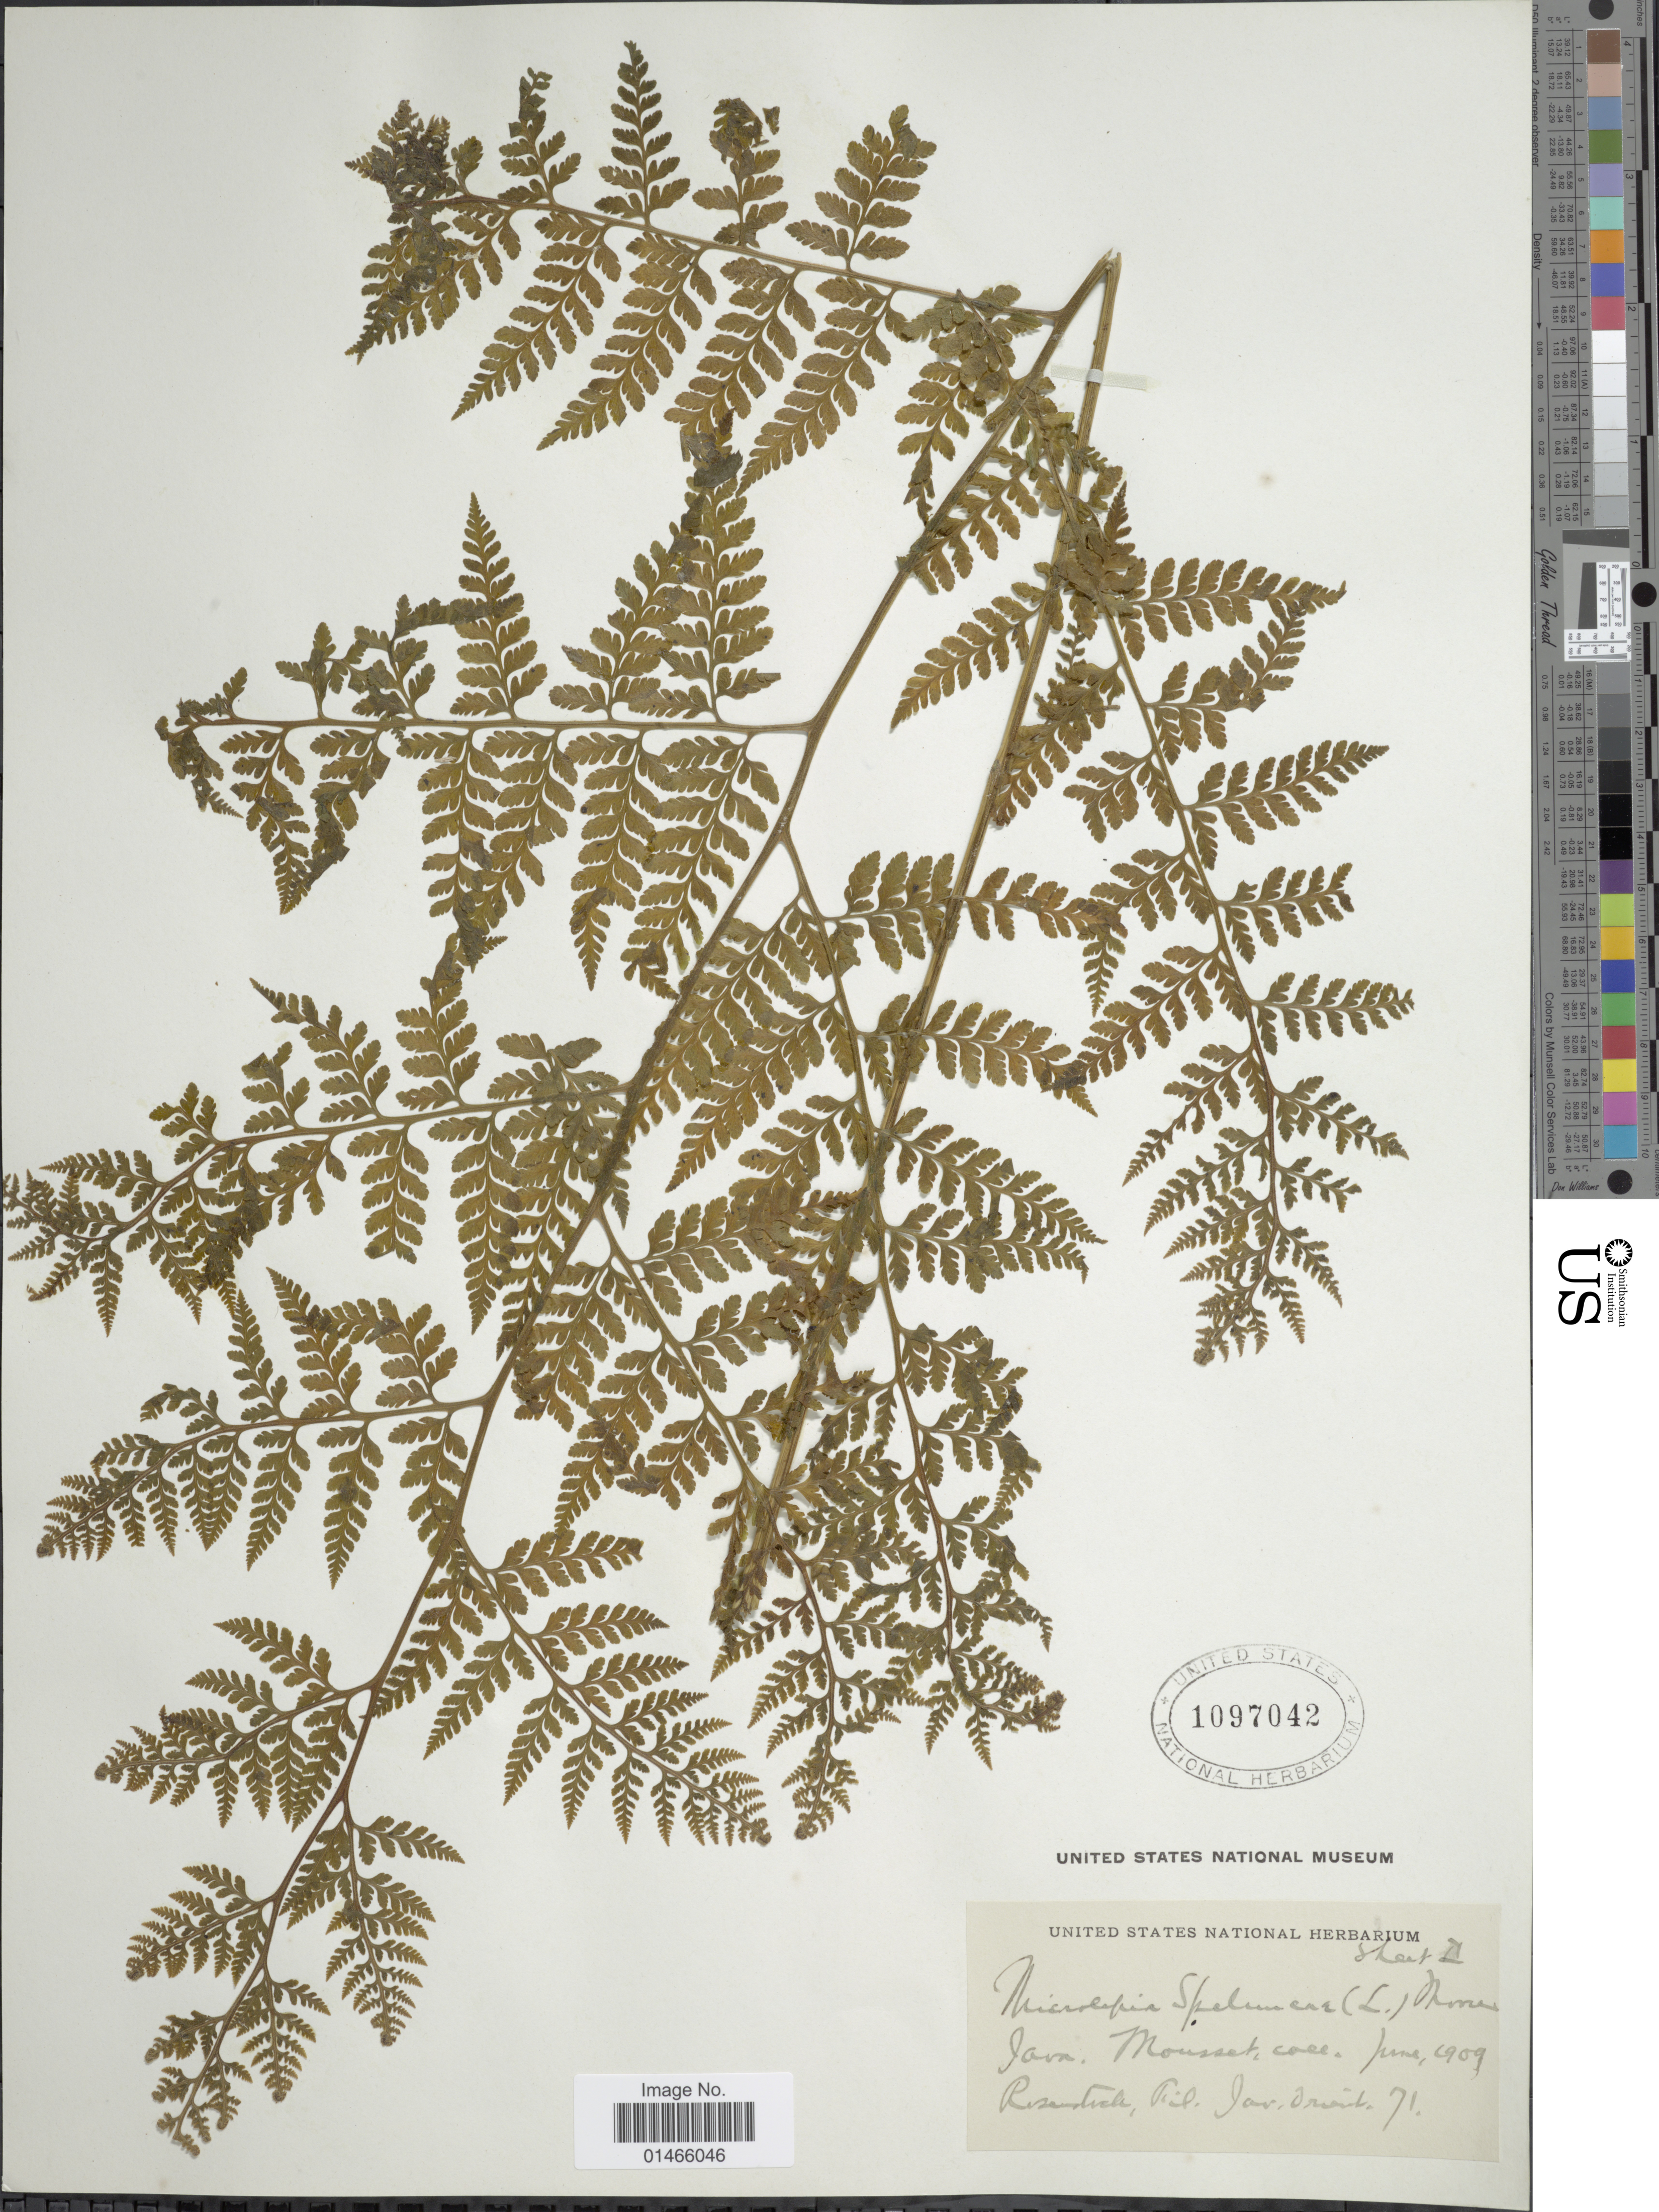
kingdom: Plantae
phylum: Tracheophyta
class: Polypodiopsida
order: Polypodiales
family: Dennstaedtiaceae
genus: Microlepia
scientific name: Microlepia pilosiuscula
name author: (Sm.) C.V. Morton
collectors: Mousset, --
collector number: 71?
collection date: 1909-06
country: Indonesia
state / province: Java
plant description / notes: "Rosenstock" removed from Precise Locality field. Refers to E. Rosenstock, an associated person.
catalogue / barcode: US 1097042